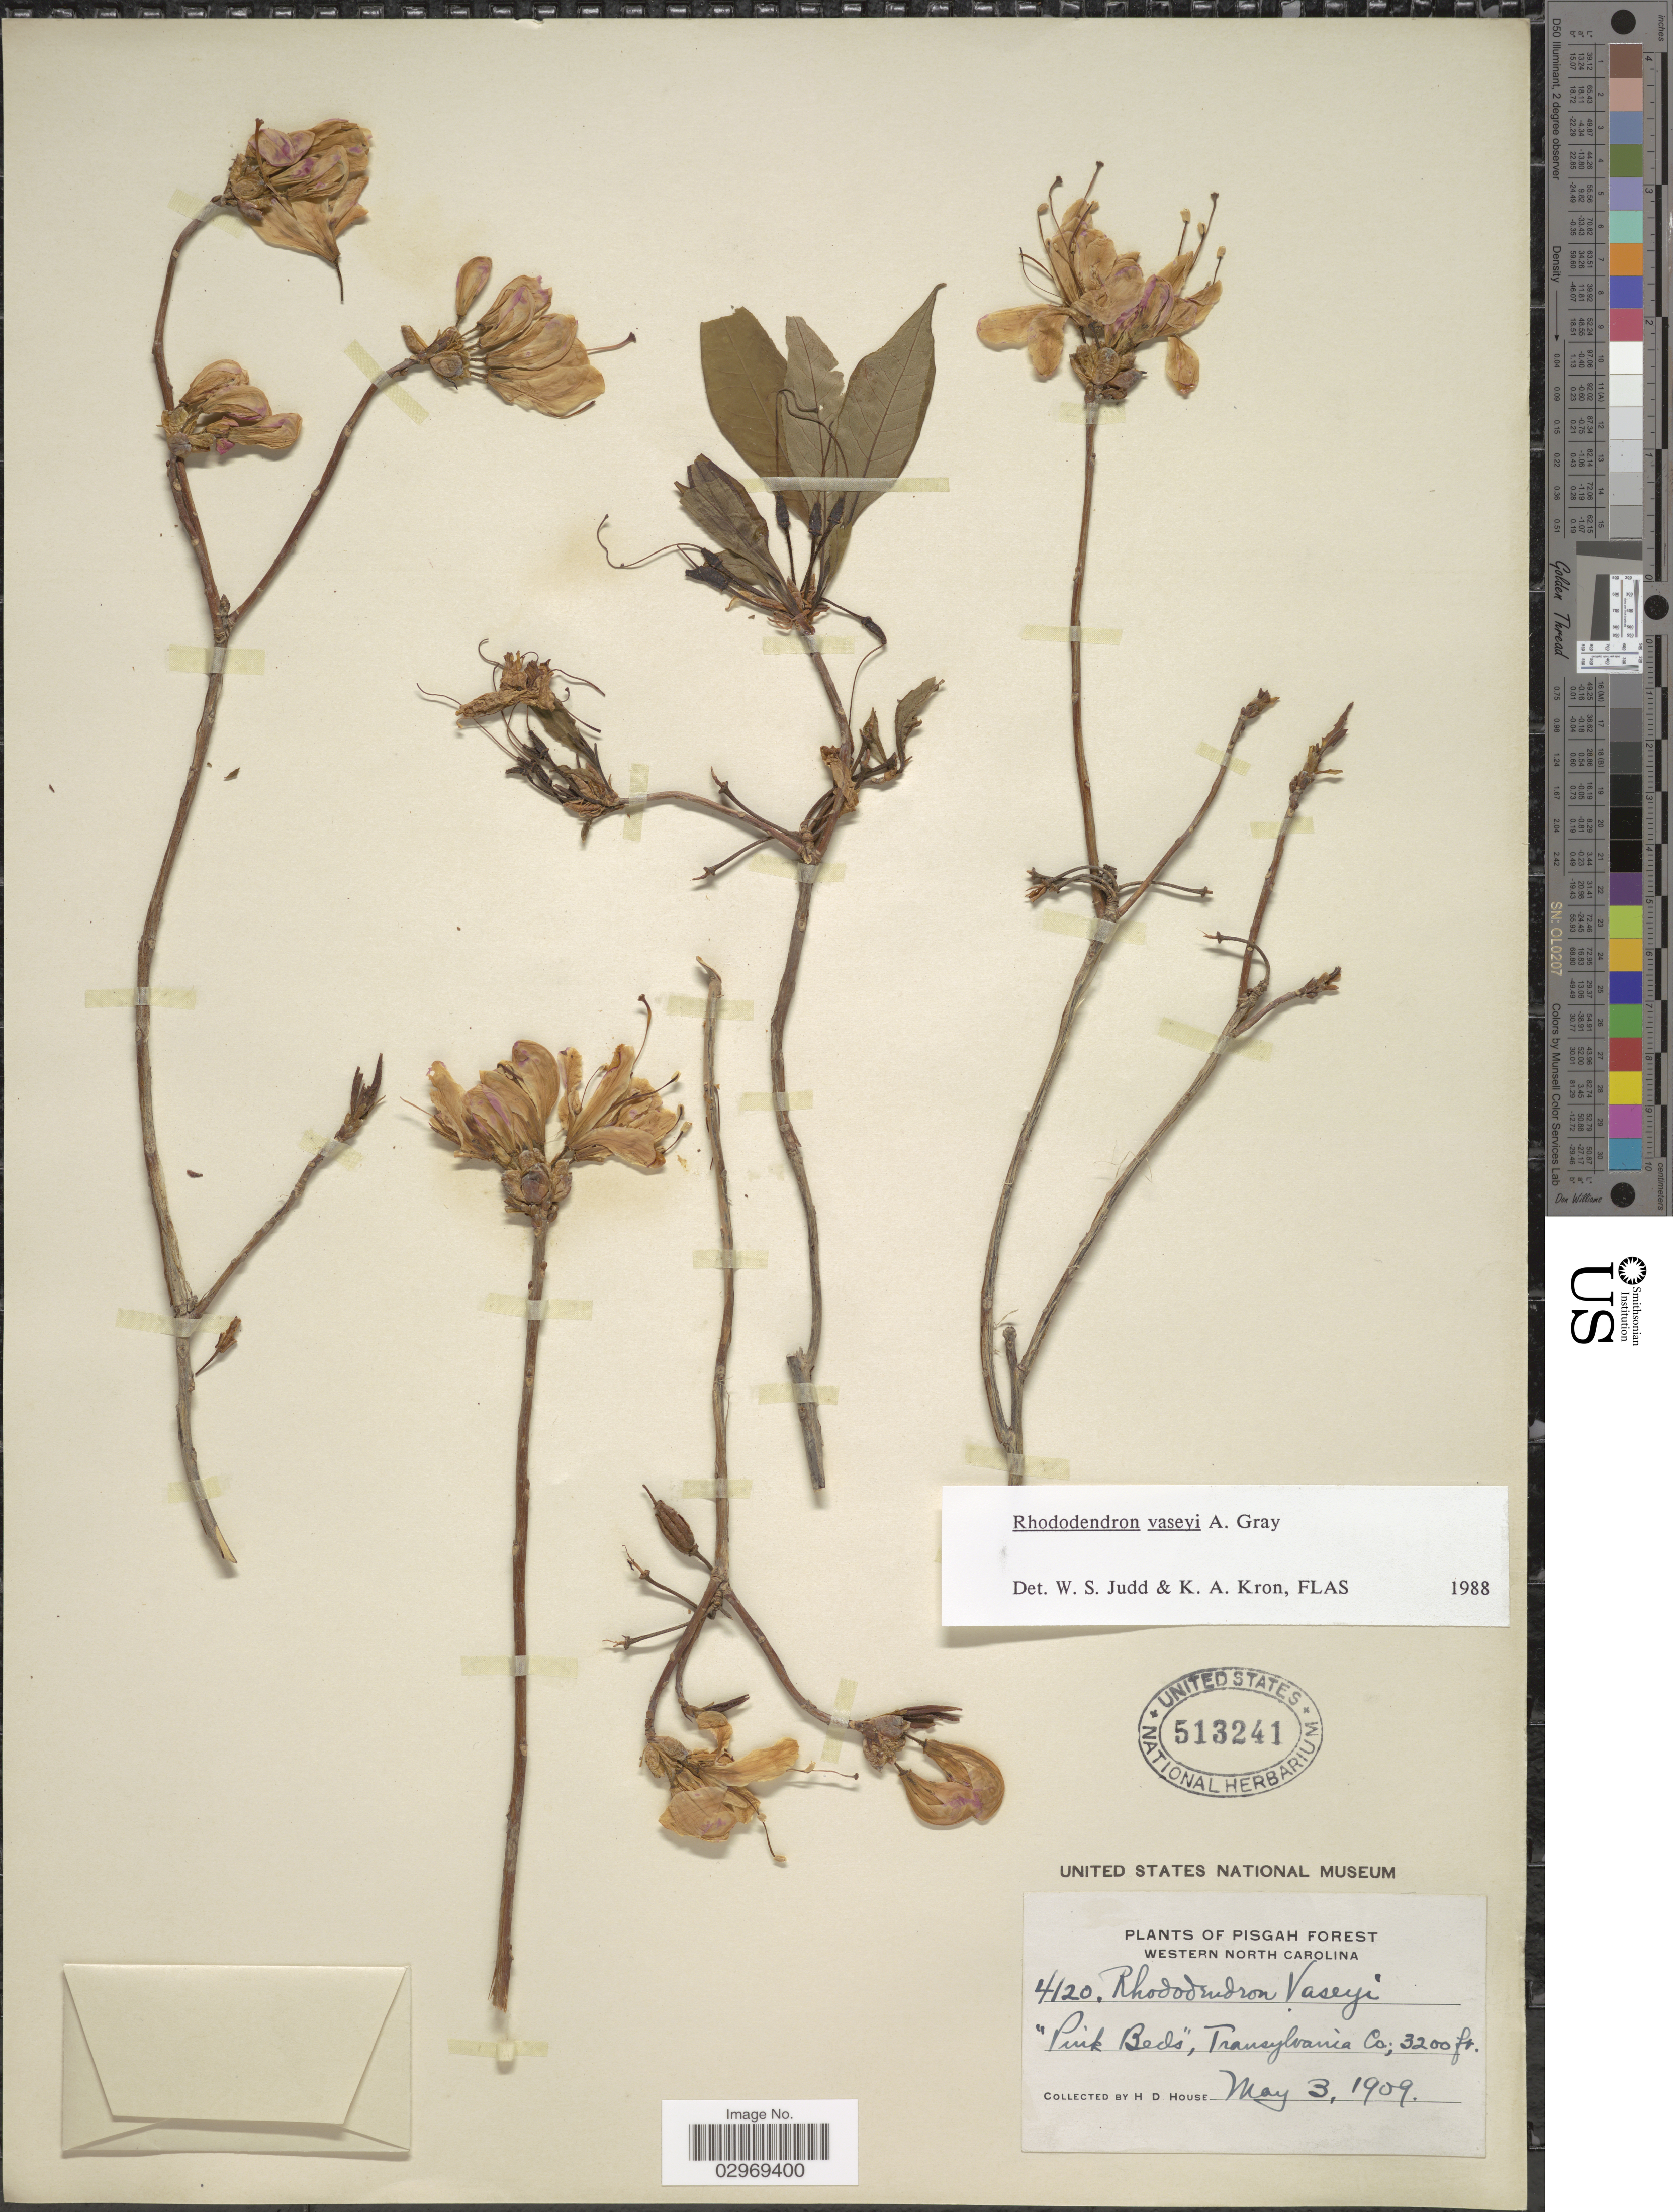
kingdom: Plantae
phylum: Tracheophyta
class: Magnoliopsida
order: Ericales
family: Ericaceae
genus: Rhododendron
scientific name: Rhododendron vaseyi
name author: A. Gray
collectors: H. D. House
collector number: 4120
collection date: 1909-05-03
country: United States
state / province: North Carolina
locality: Pisgah Forest, Western North Carolina. "Pink Beds", Transylvania Co.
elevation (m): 975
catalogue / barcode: US 513241